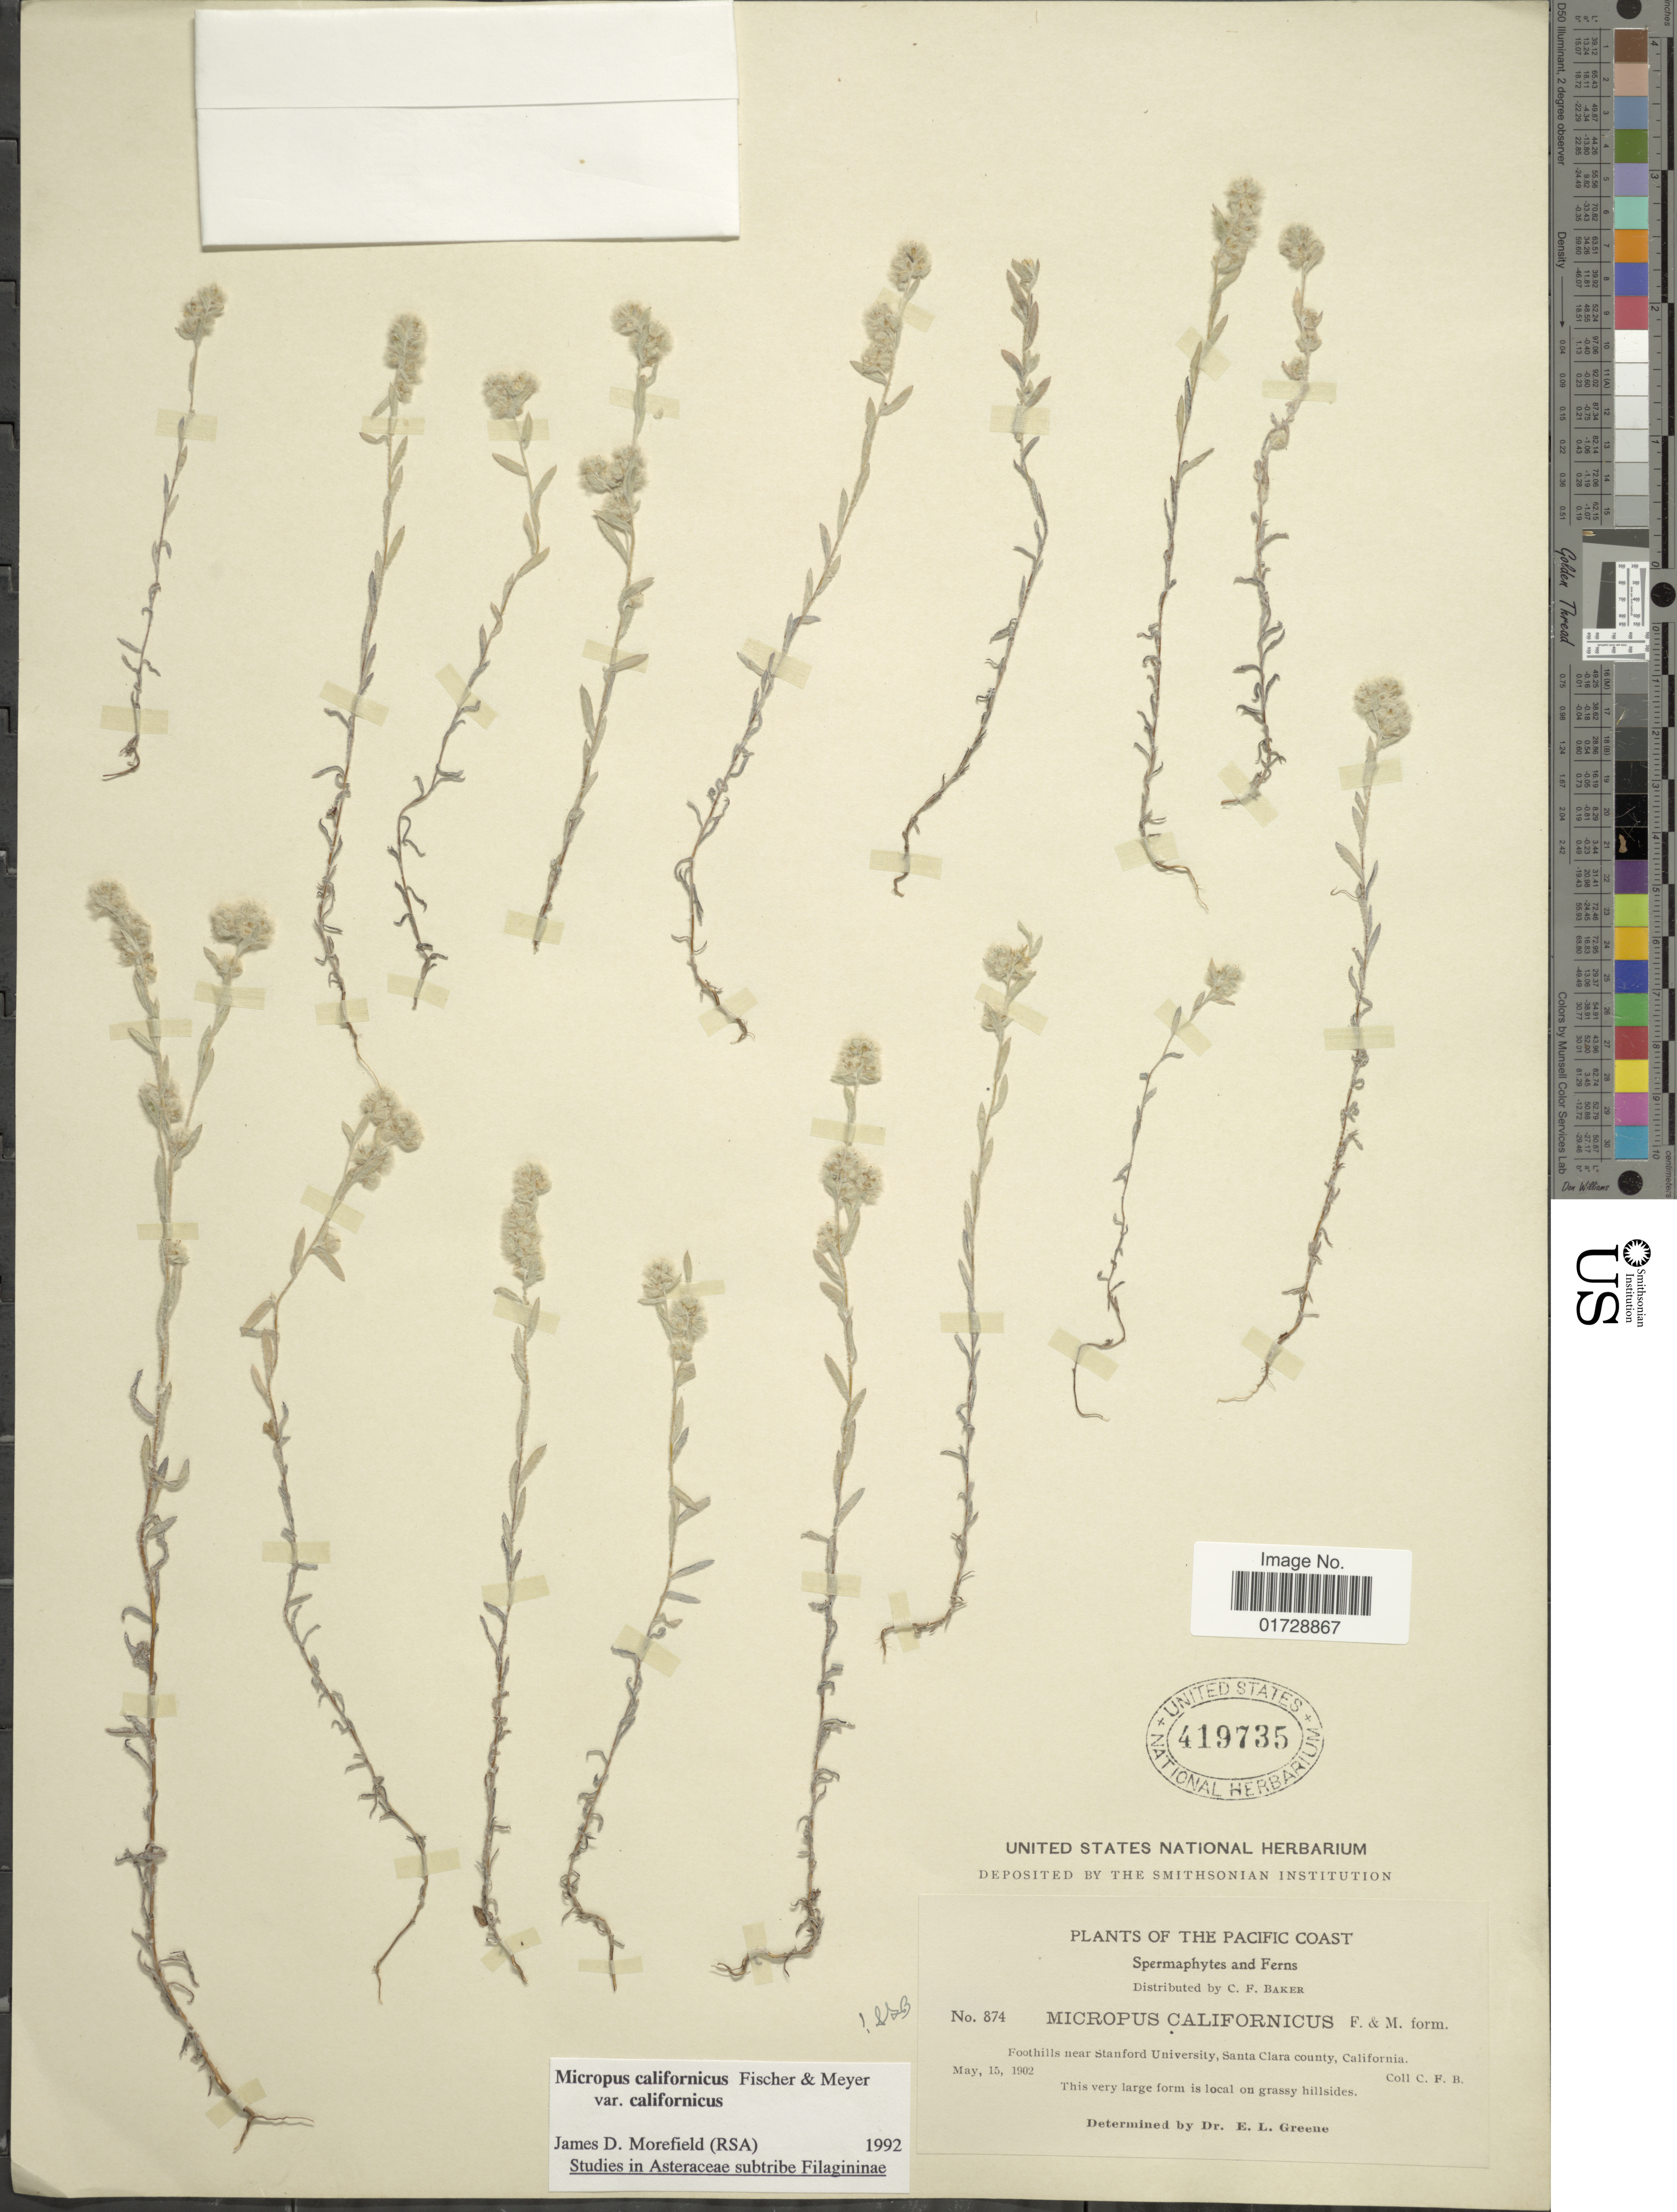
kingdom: Plantae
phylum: Tracheophyta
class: Magnoliopsida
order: Asterales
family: Asteraceae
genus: Micropus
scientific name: Micropus californicus var. californicus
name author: Fisch. & C.A. Mey.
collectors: C. F. Baker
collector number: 874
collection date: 1902-05-15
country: United States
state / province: California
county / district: Santa Clara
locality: near Stanford University, Santa Clara county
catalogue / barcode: US 419735